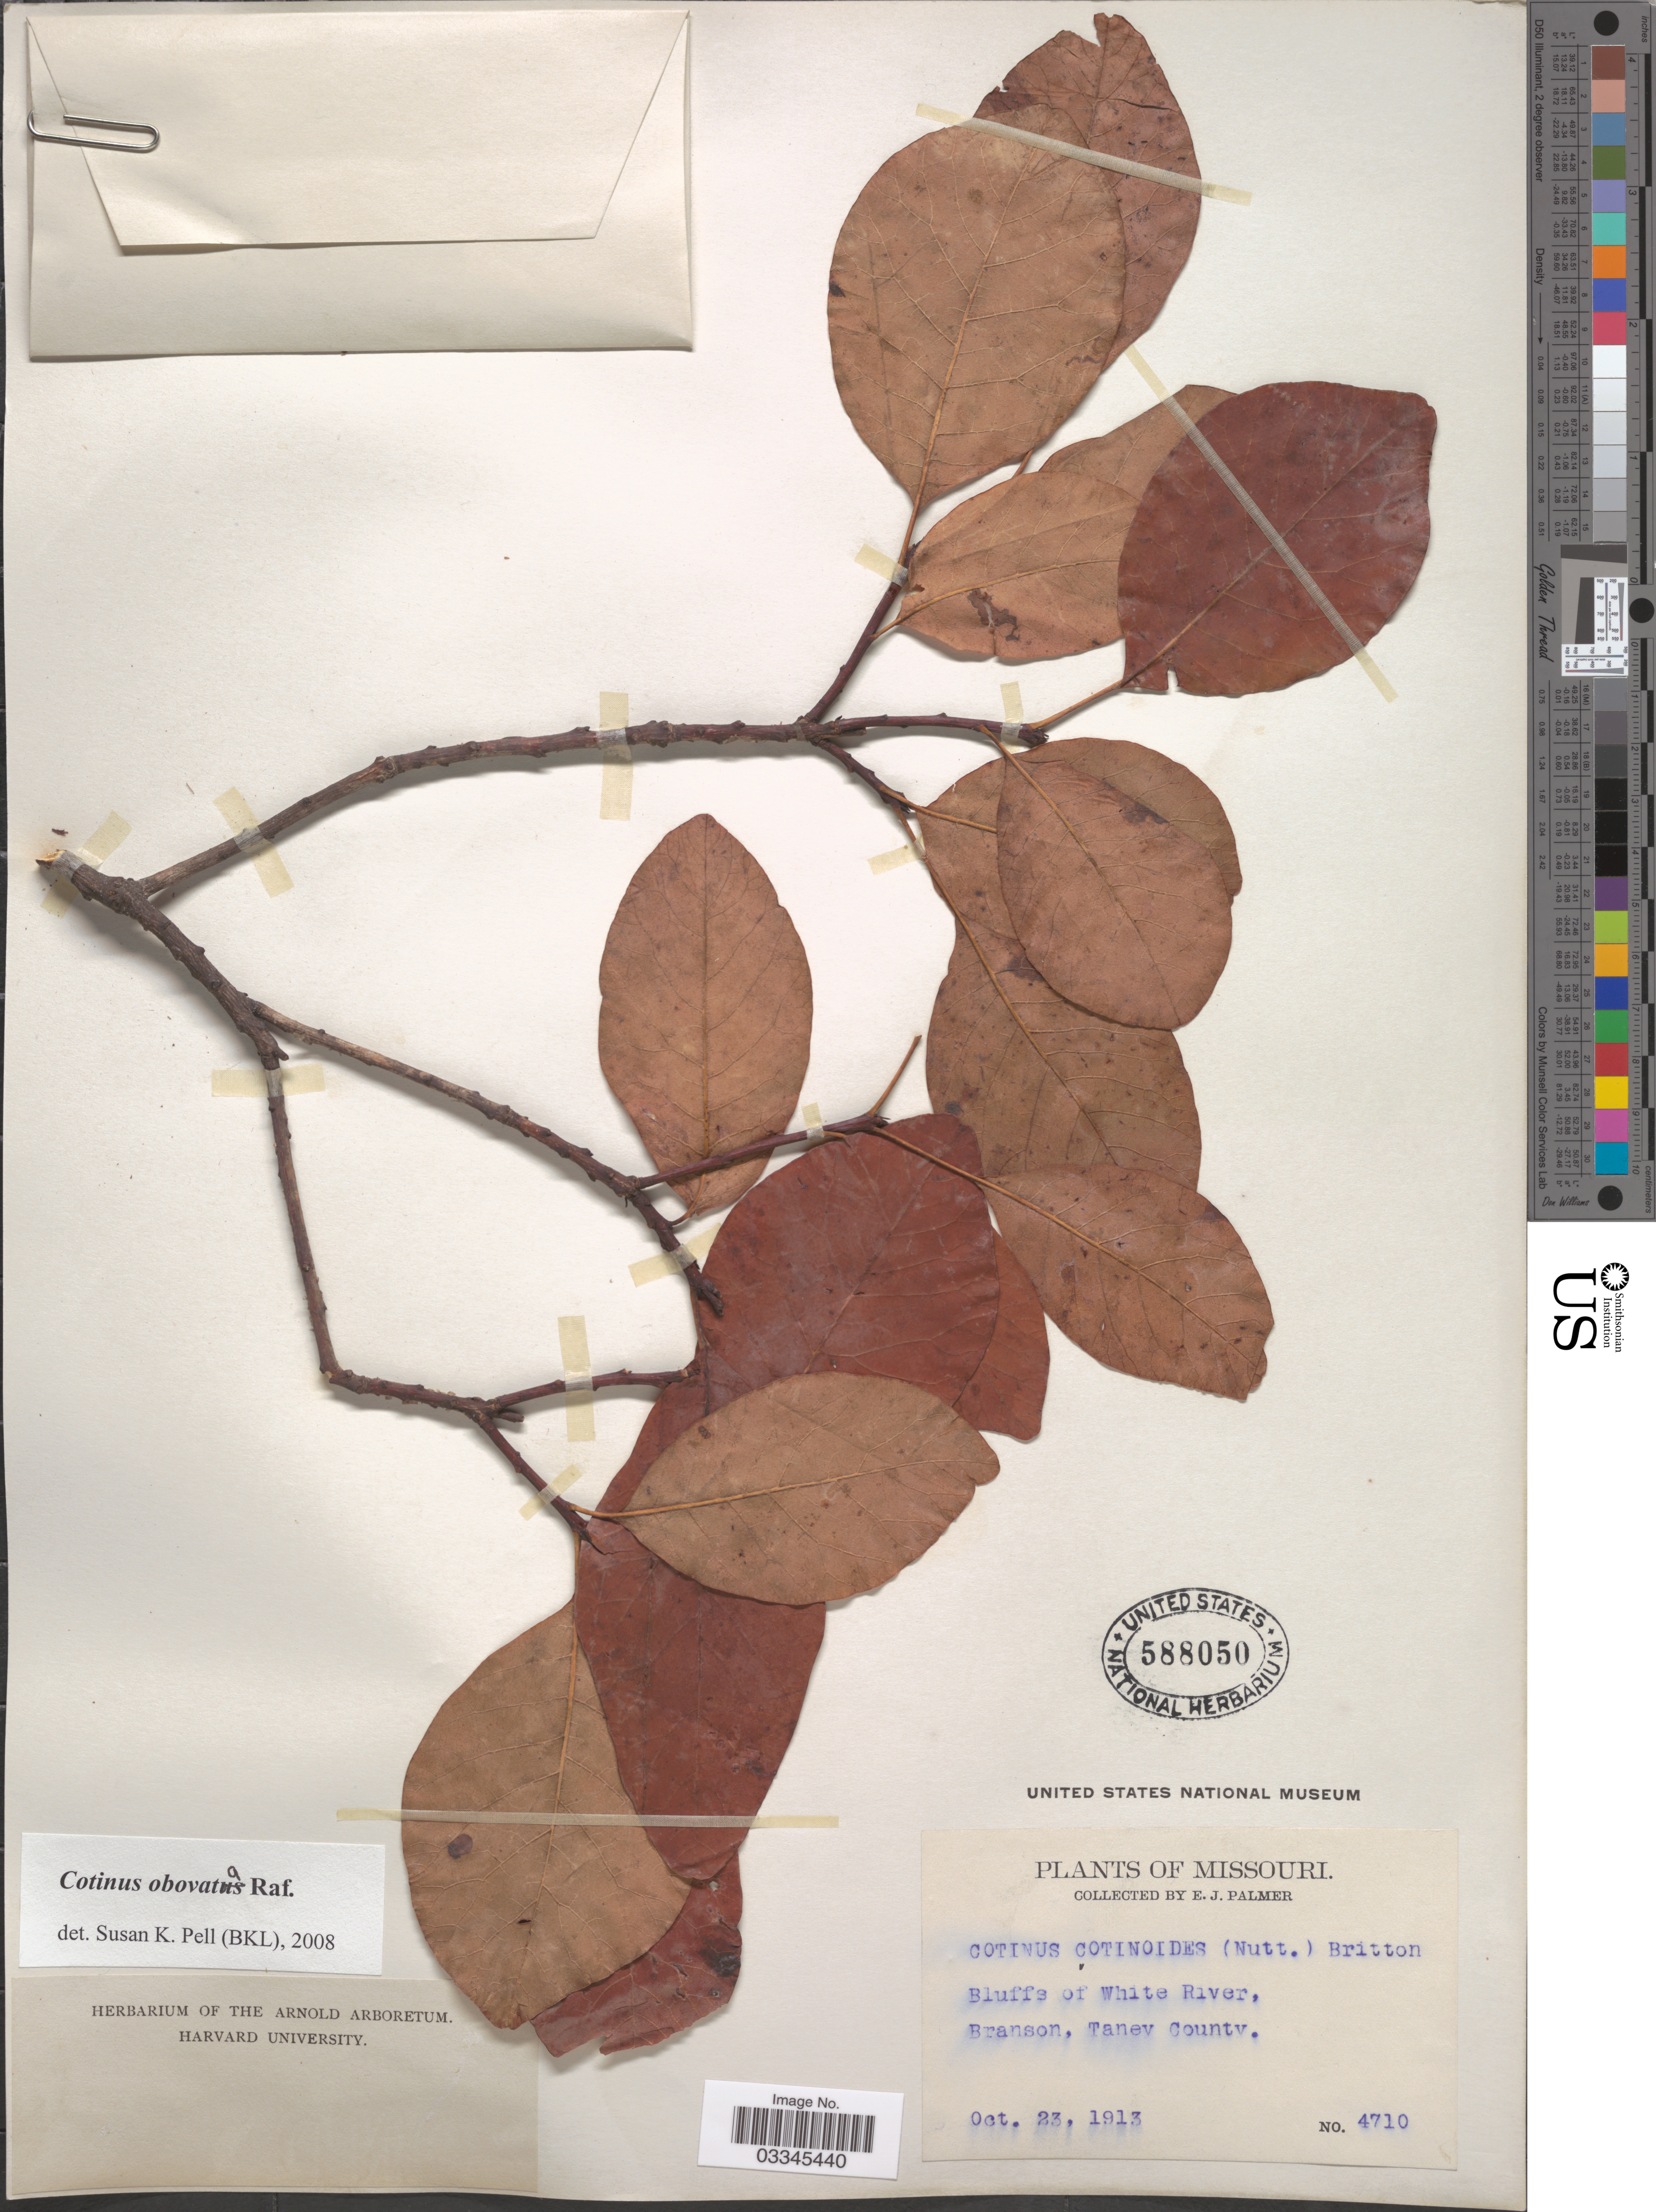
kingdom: Plantae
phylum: Tracheophyta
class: Magnoliopsida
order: Sapindales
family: Anacardiaceae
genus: Cotinus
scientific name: Cotinus obovatus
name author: Raf.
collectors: E. J. Palmer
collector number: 4710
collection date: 1913-10-23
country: United States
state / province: Missouri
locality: Bluffs of White River, Branson, Taney County.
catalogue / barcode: US 588050